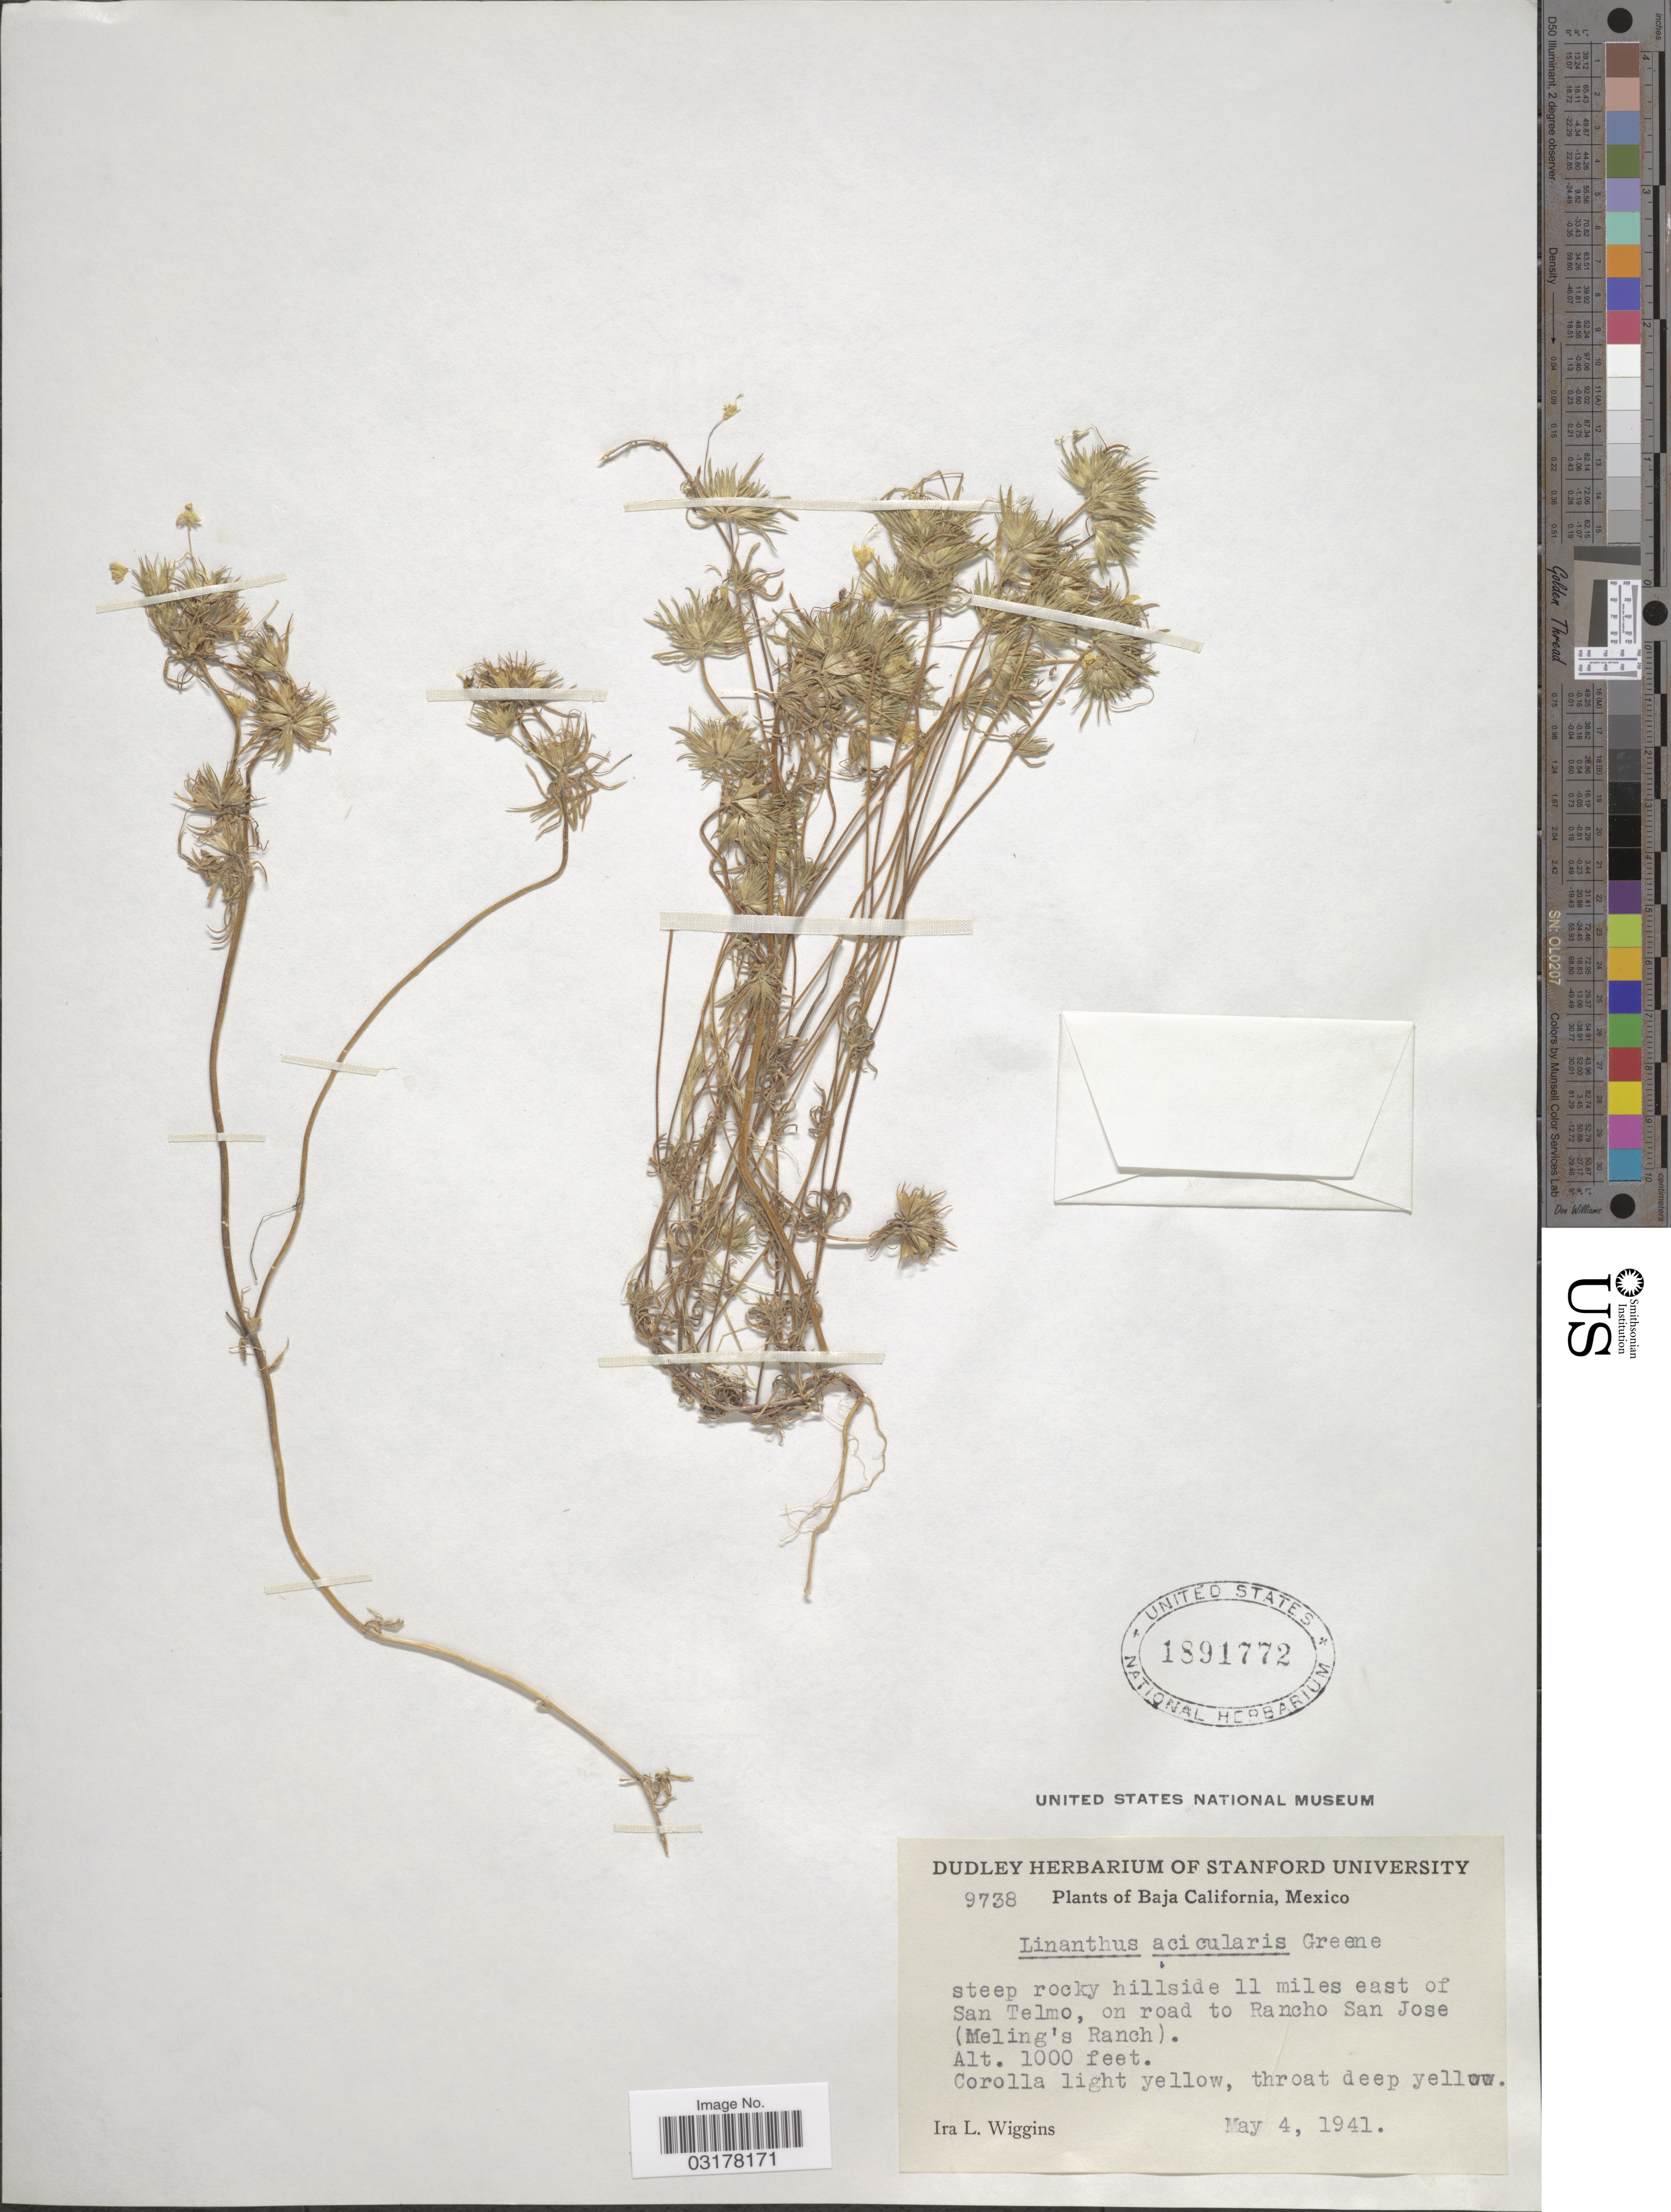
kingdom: Plantae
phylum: Tracheophyta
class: Magnoliopsida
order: Ericales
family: Polemoniaceae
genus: Leptosiphon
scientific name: Leptosiphon acicularis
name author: Jeps.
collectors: I. L. Wiggins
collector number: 9738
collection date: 1941-05-04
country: Mexico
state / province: Baja California Norte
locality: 11 miles east of San Telmo, on road to Rancho San Jose (Meling's Ranch).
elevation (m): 305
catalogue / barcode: US 1891772